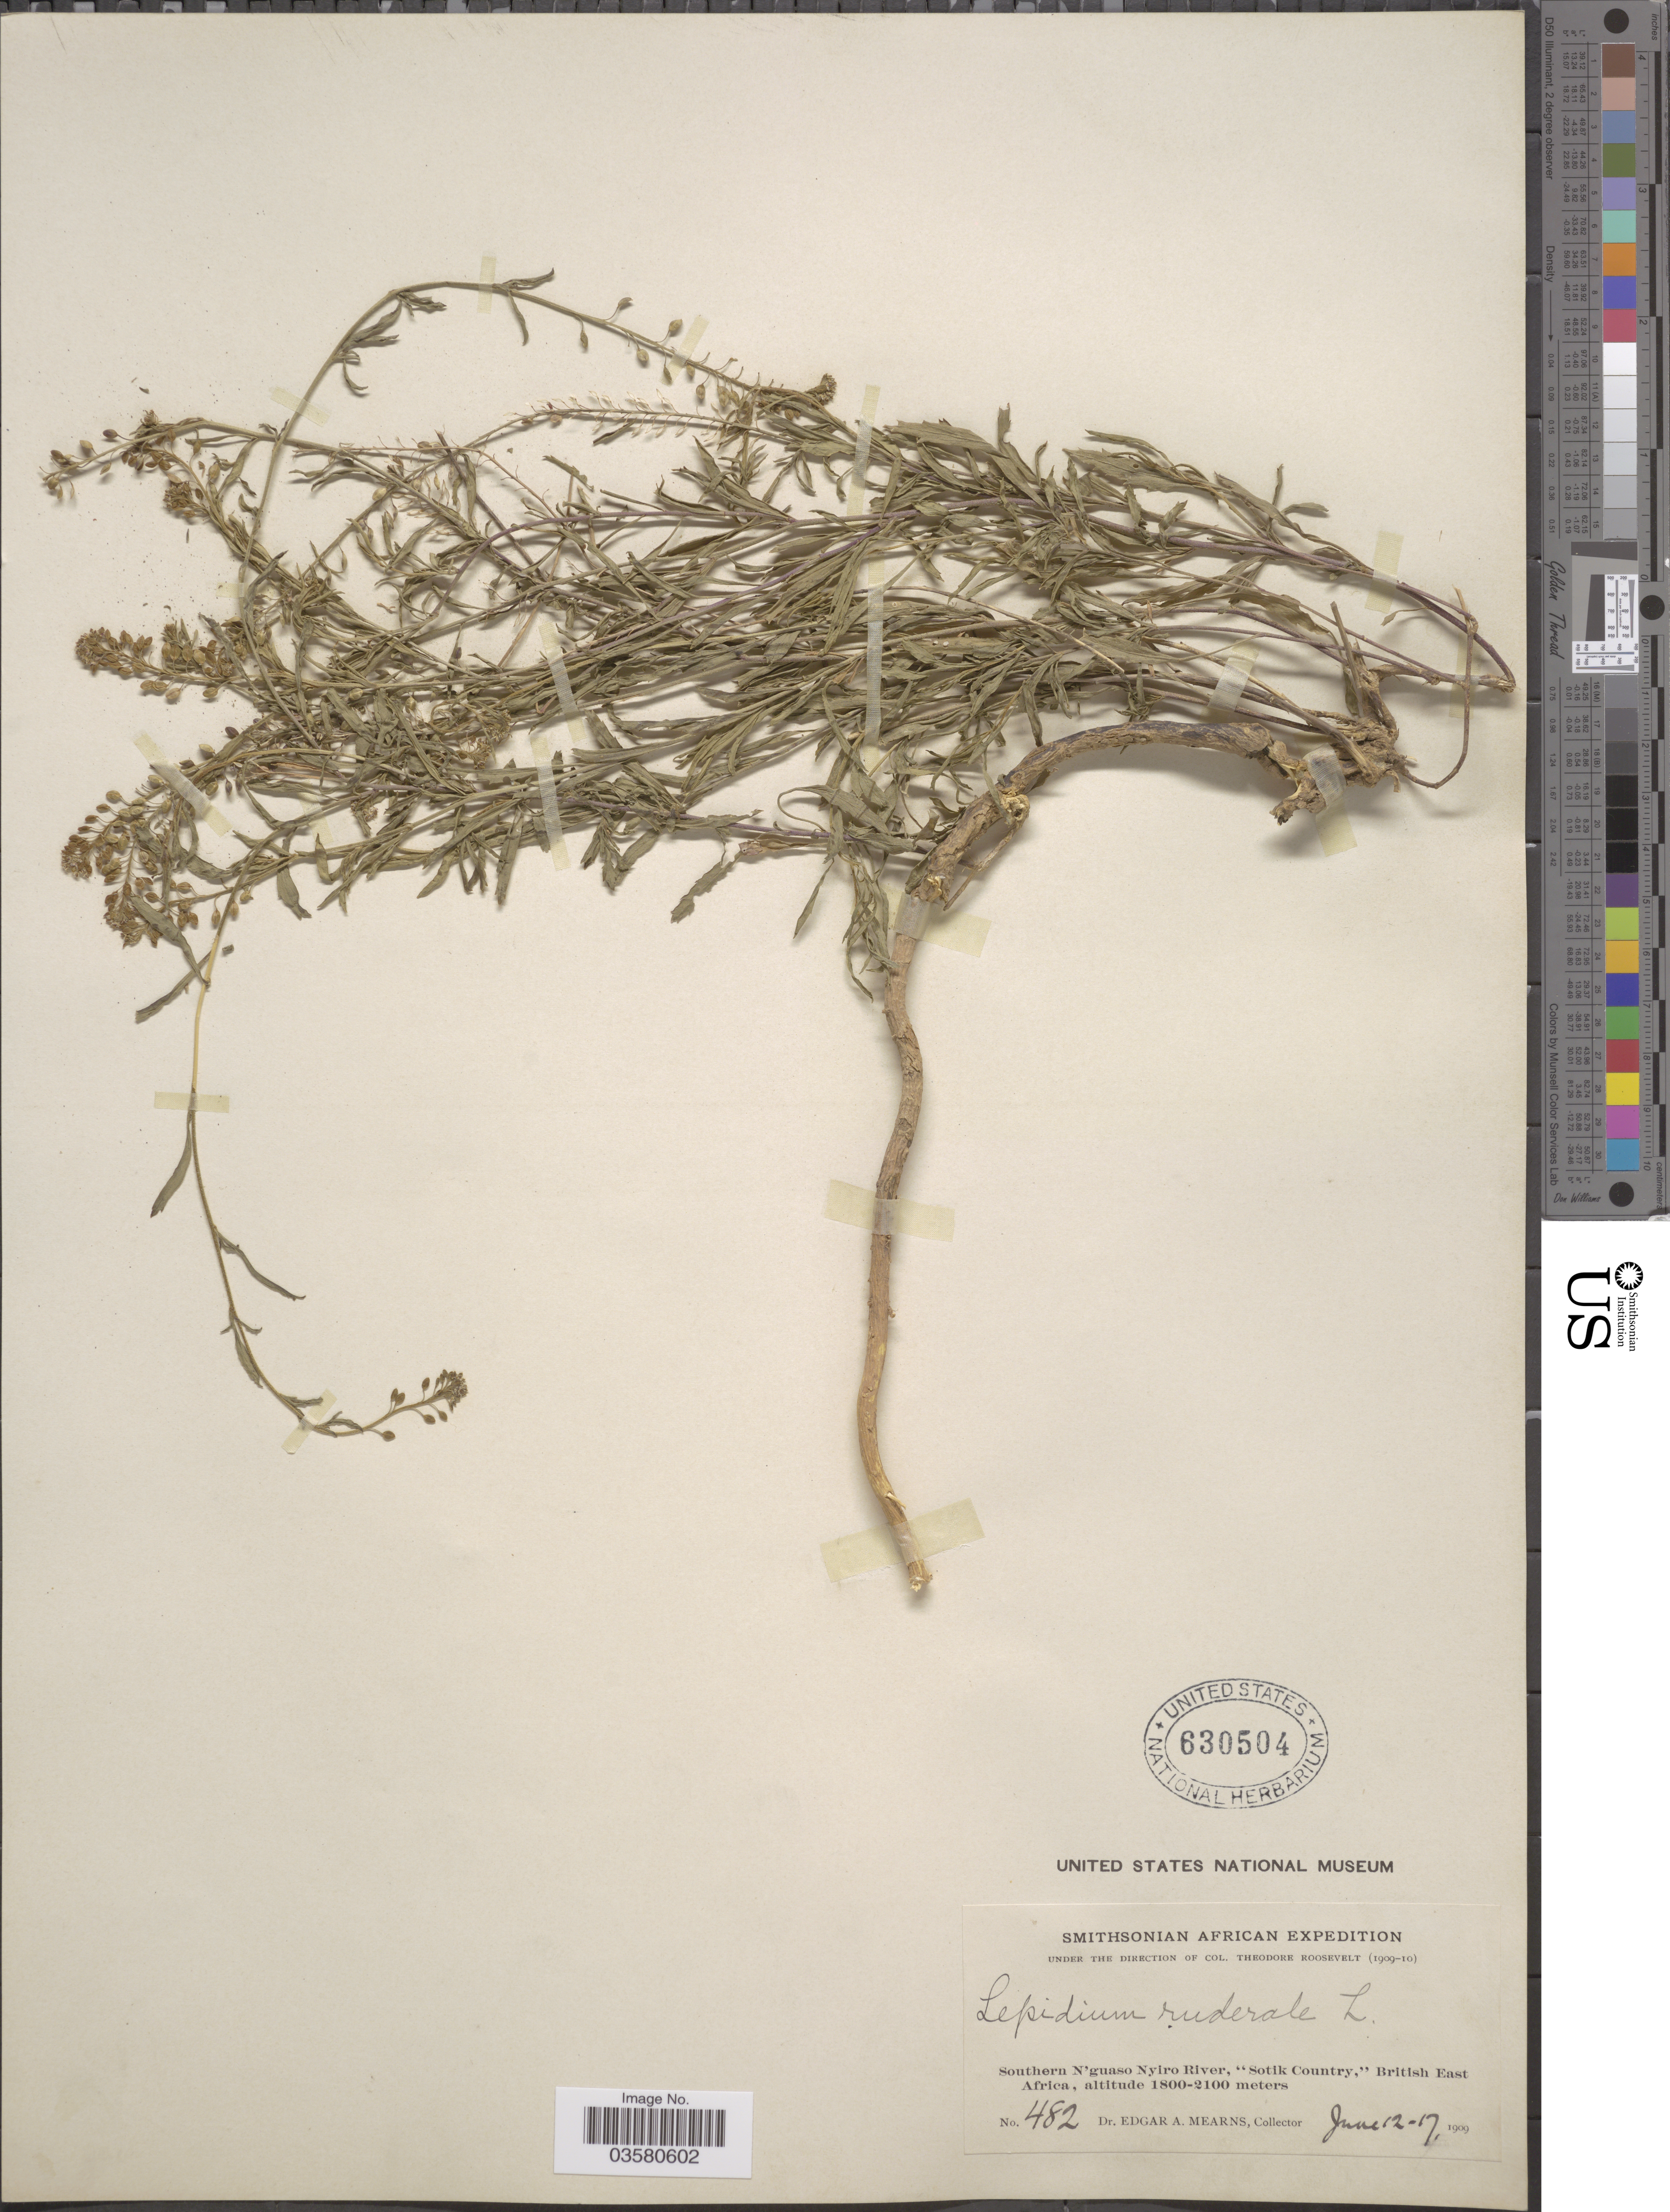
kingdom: Plantae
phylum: Tracheophyta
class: Magnoliopsida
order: Brassicales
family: Brassicaceae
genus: Lepidium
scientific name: Lepidium ruderale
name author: Burm. f.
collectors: E. A. Mearns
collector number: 482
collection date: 1909-06-12/1909-06-17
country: Kenya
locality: Southern N'guaso Nyiro River, 'Sotik Country,' British East Africa.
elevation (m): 1800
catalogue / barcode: US 630504